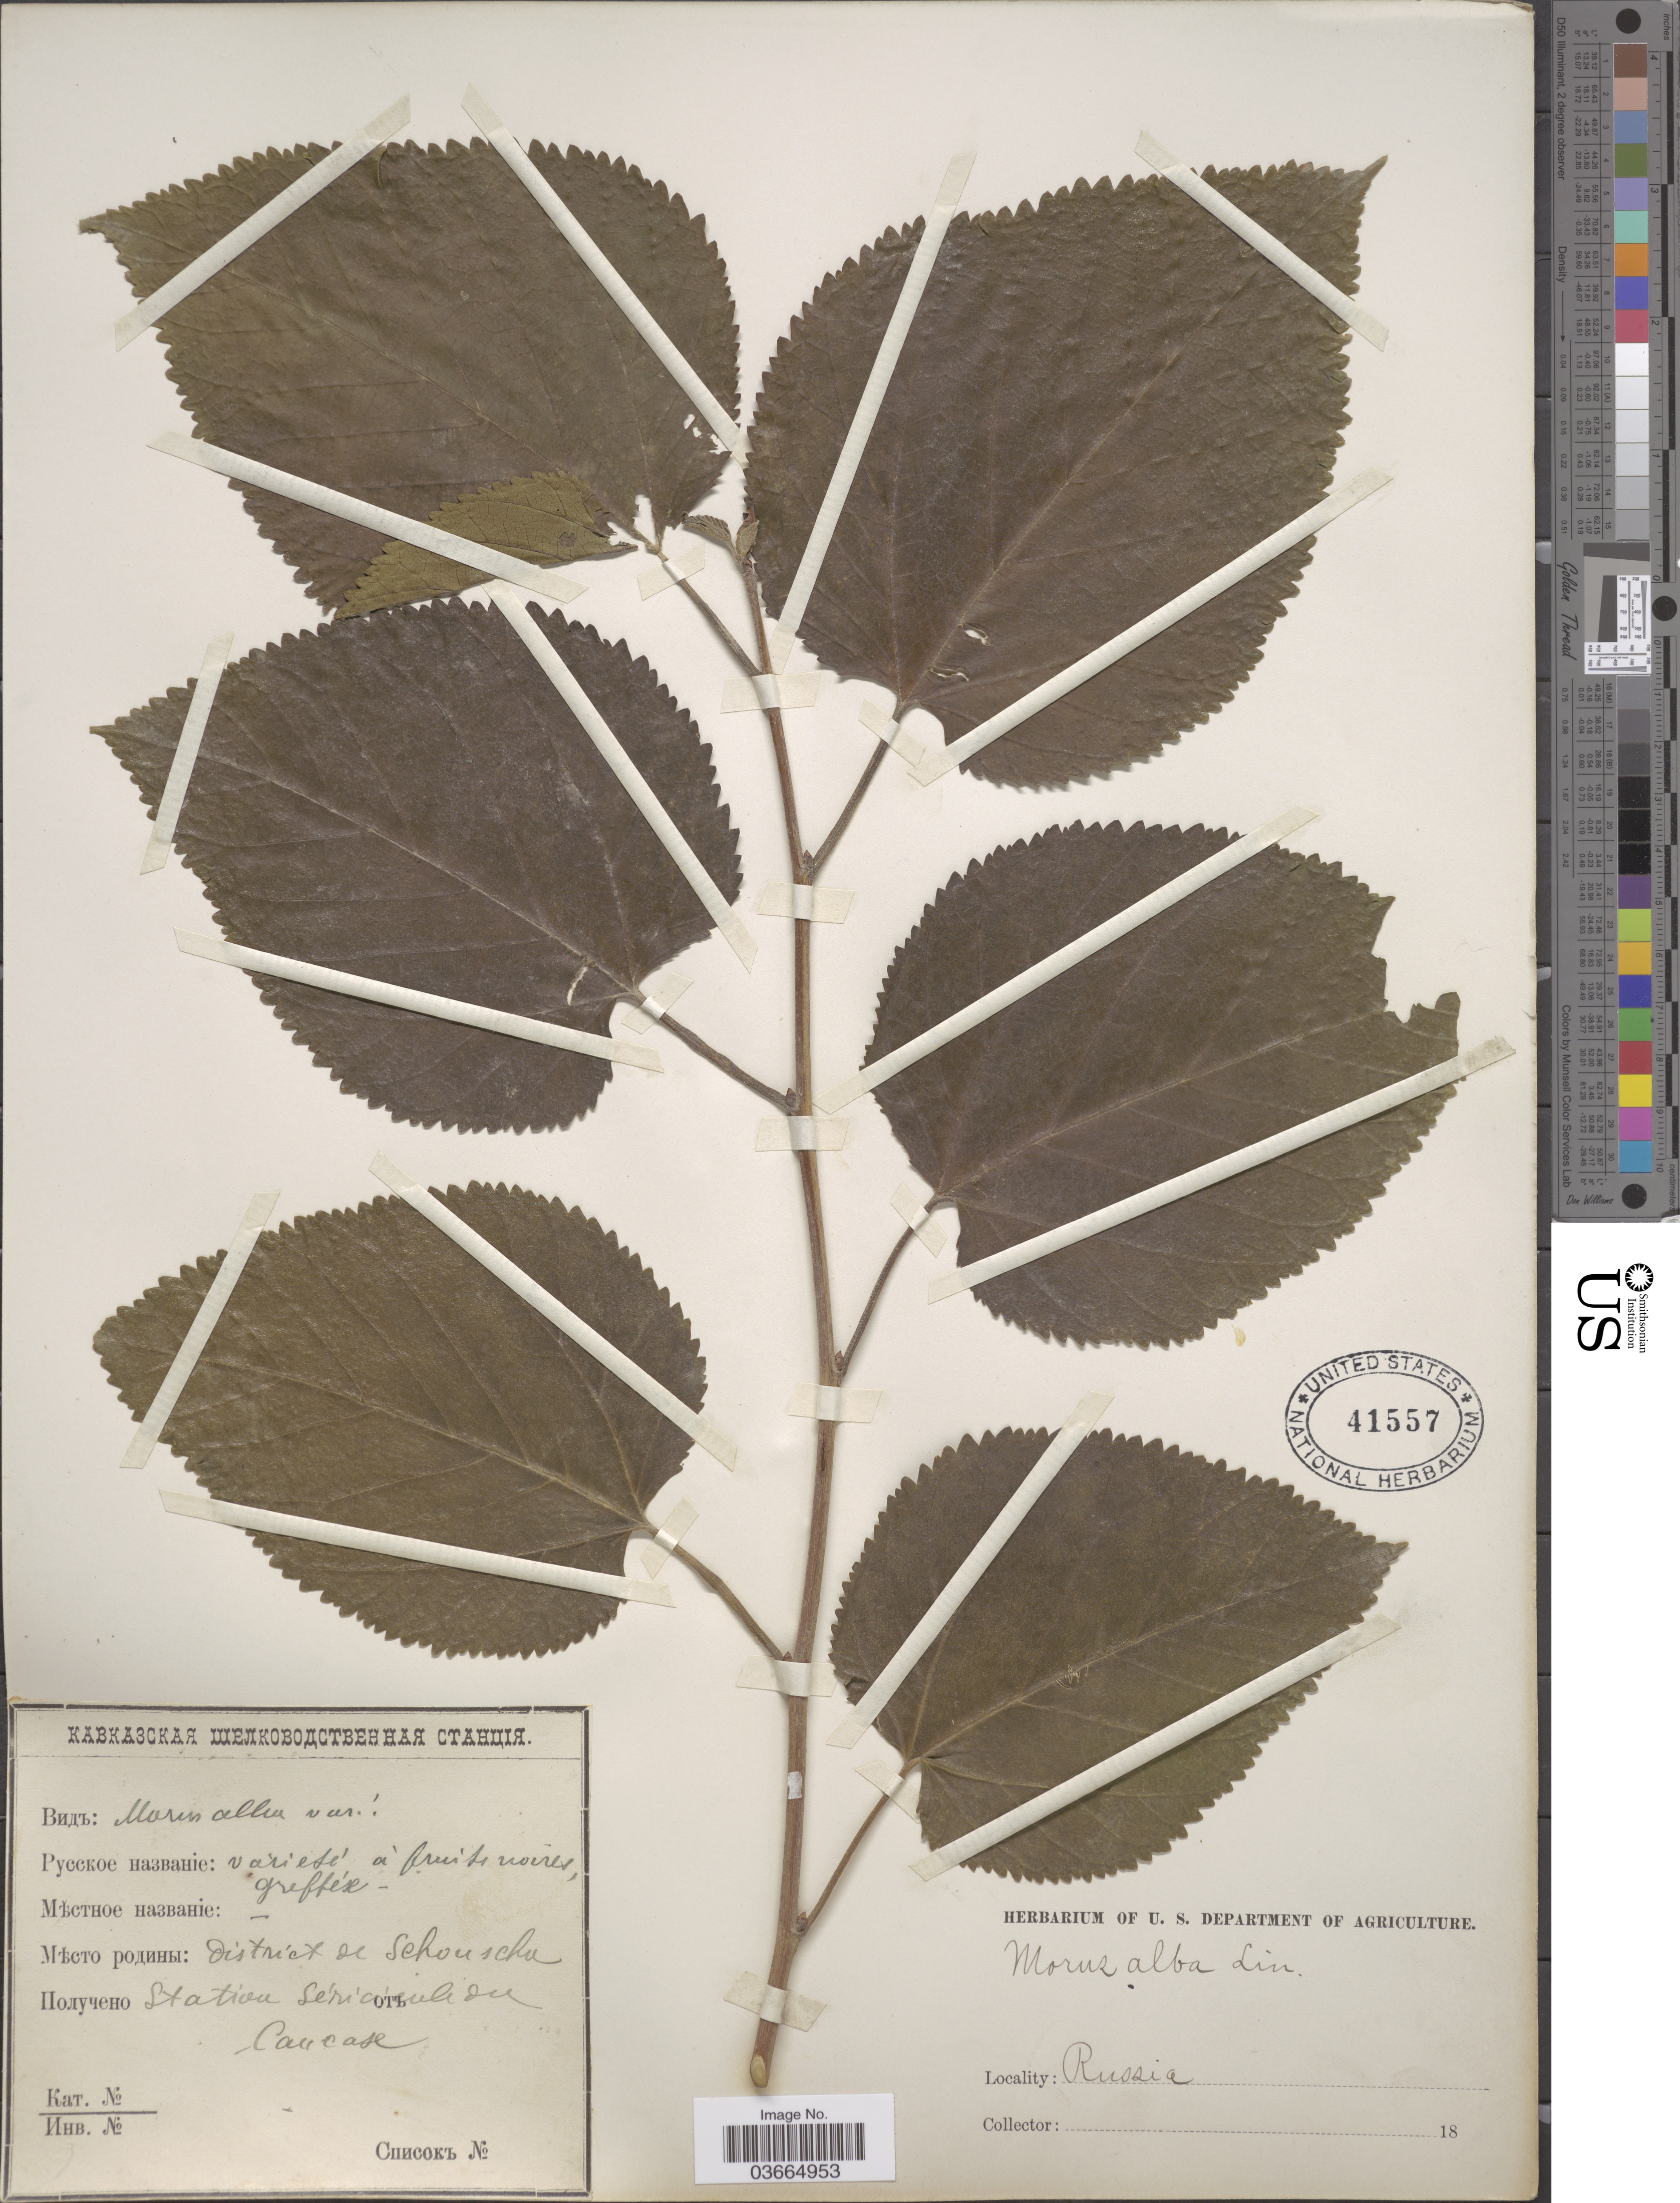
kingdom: Plantae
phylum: Tracheophyta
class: Magnoliopsida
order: Rosales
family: Moraceae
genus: Morus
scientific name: Morus alba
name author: L.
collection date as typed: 18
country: Azerbaijan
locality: Schuscha.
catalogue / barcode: US 41557